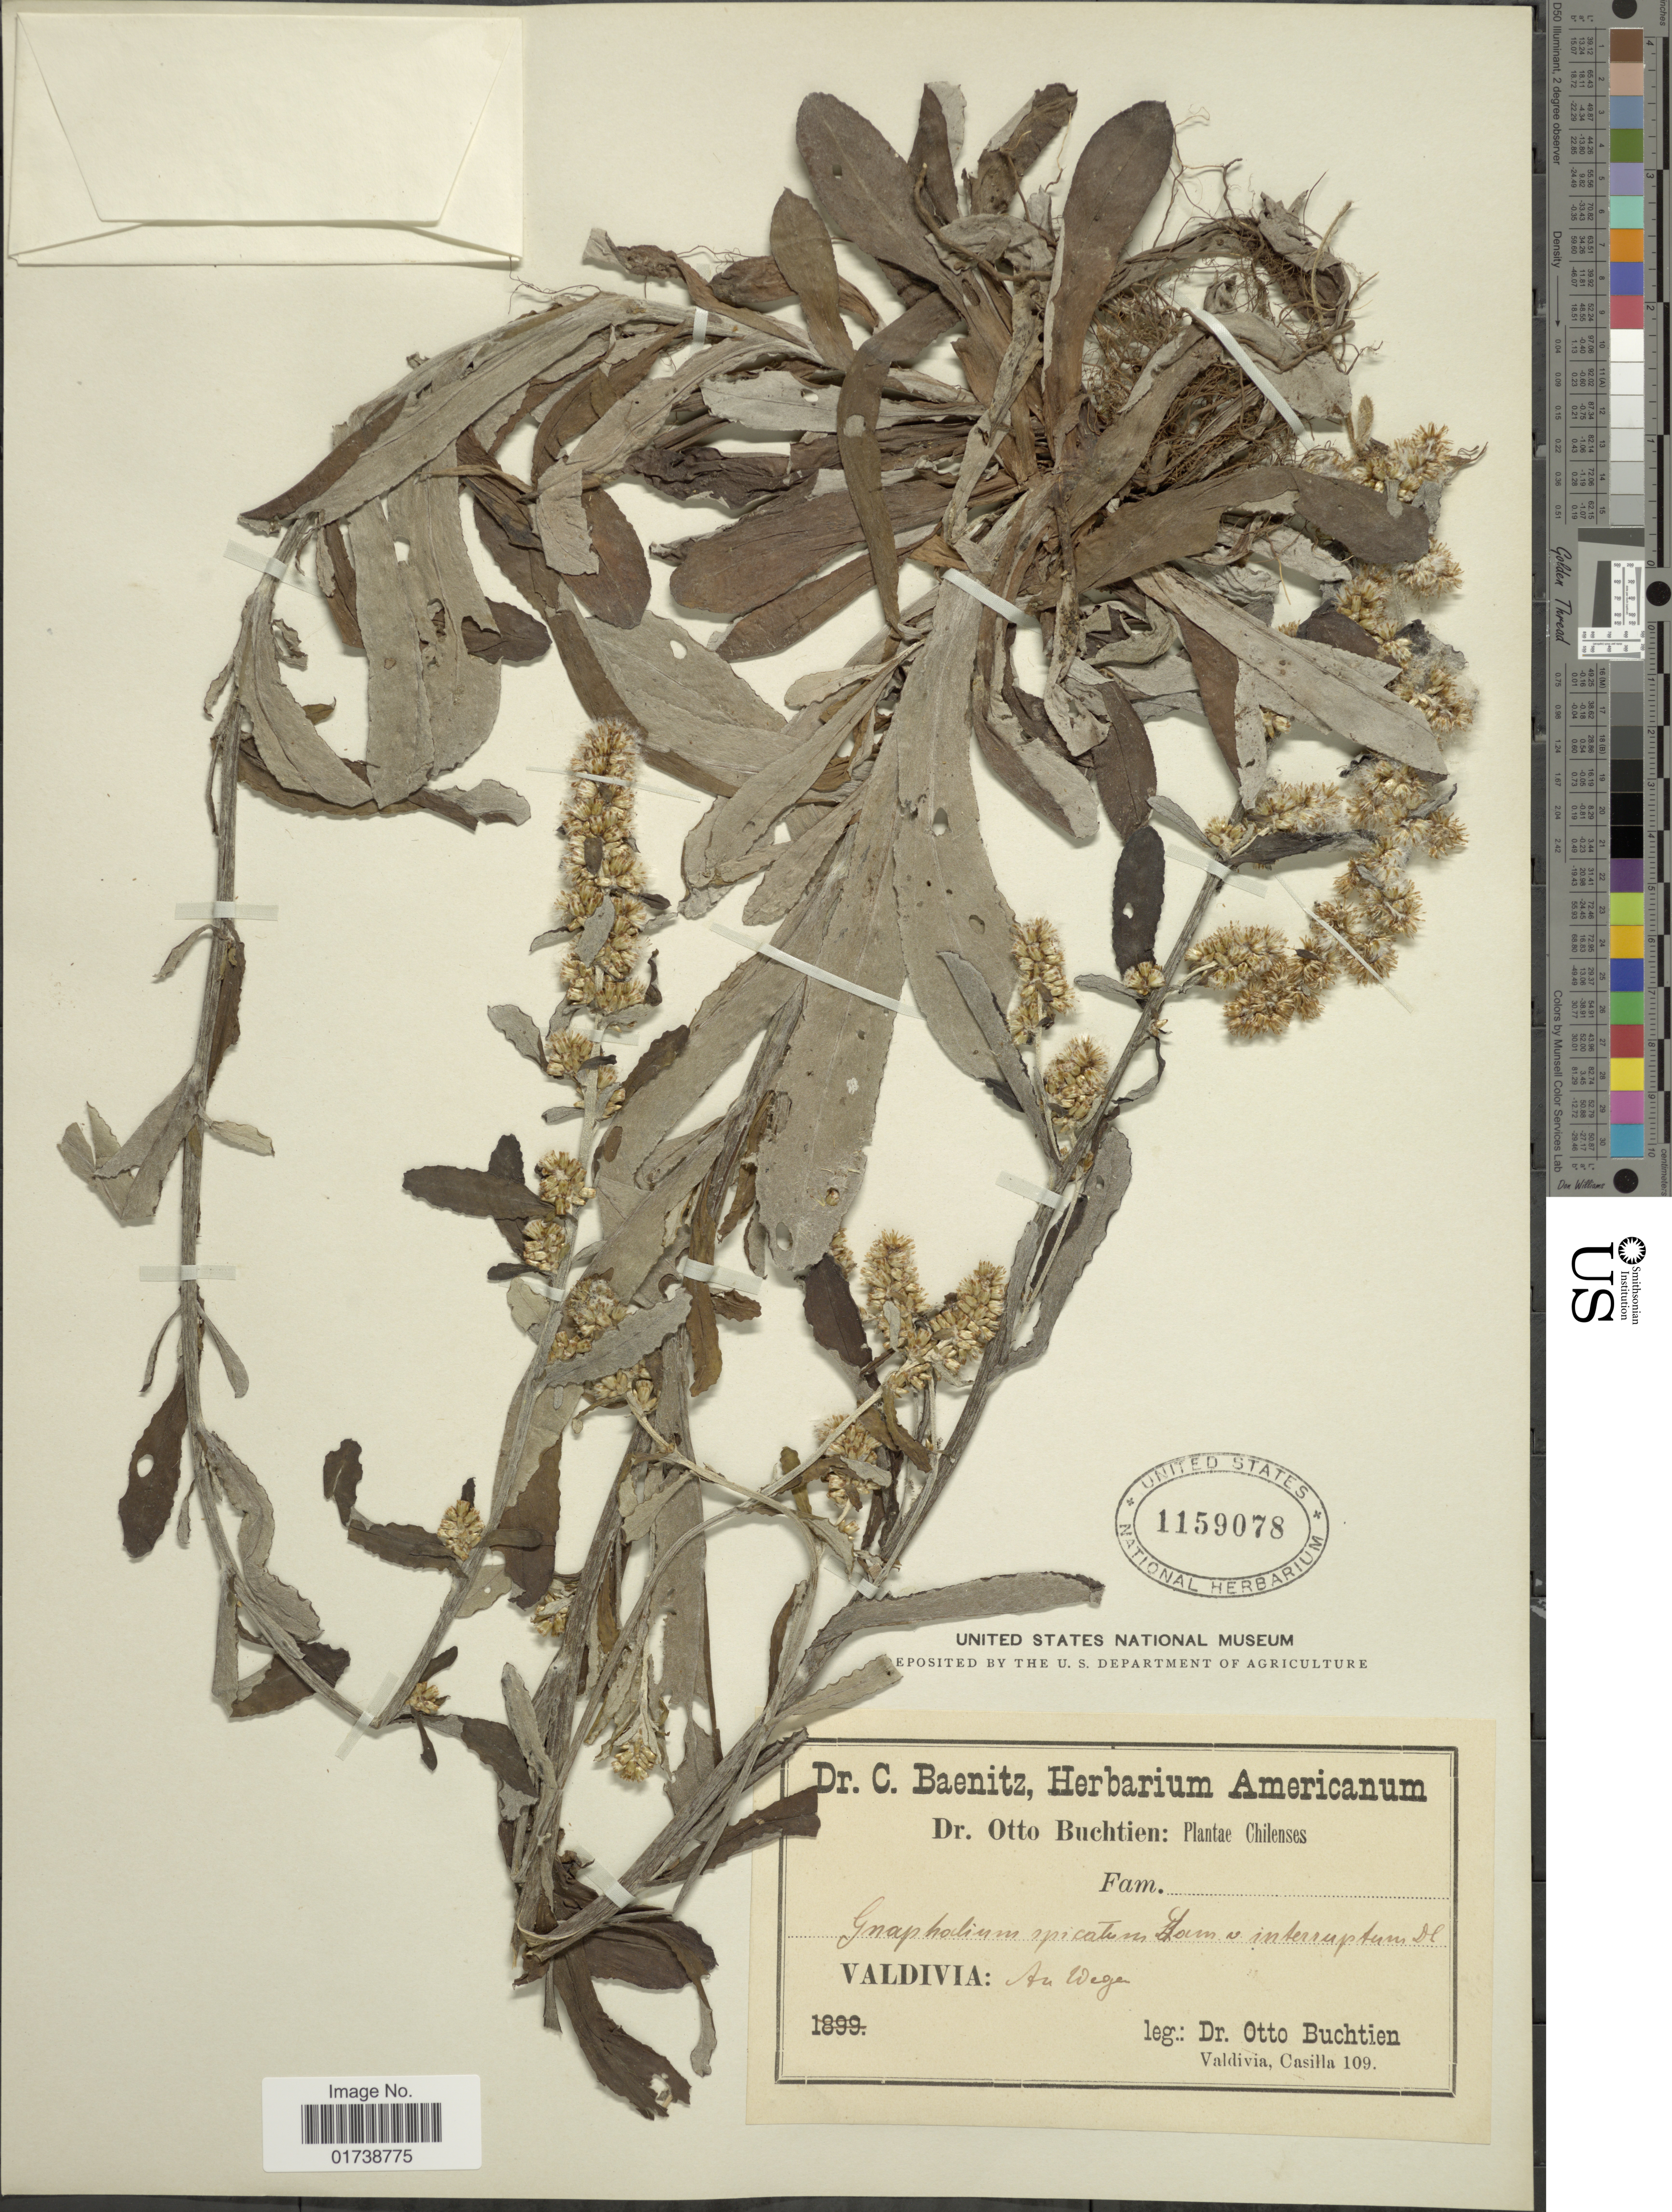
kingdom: Plantae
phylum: Tracheophyta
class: Magnoliopsida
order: Asterales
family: Asteraceae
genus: Gamochaeta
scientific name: Gamochaeta spicata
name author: (Lam.) Cabrera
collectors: O. Buchtien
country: Chile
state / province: Los Ríos (XIV)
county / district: Valdivia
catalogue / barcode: US 1159078